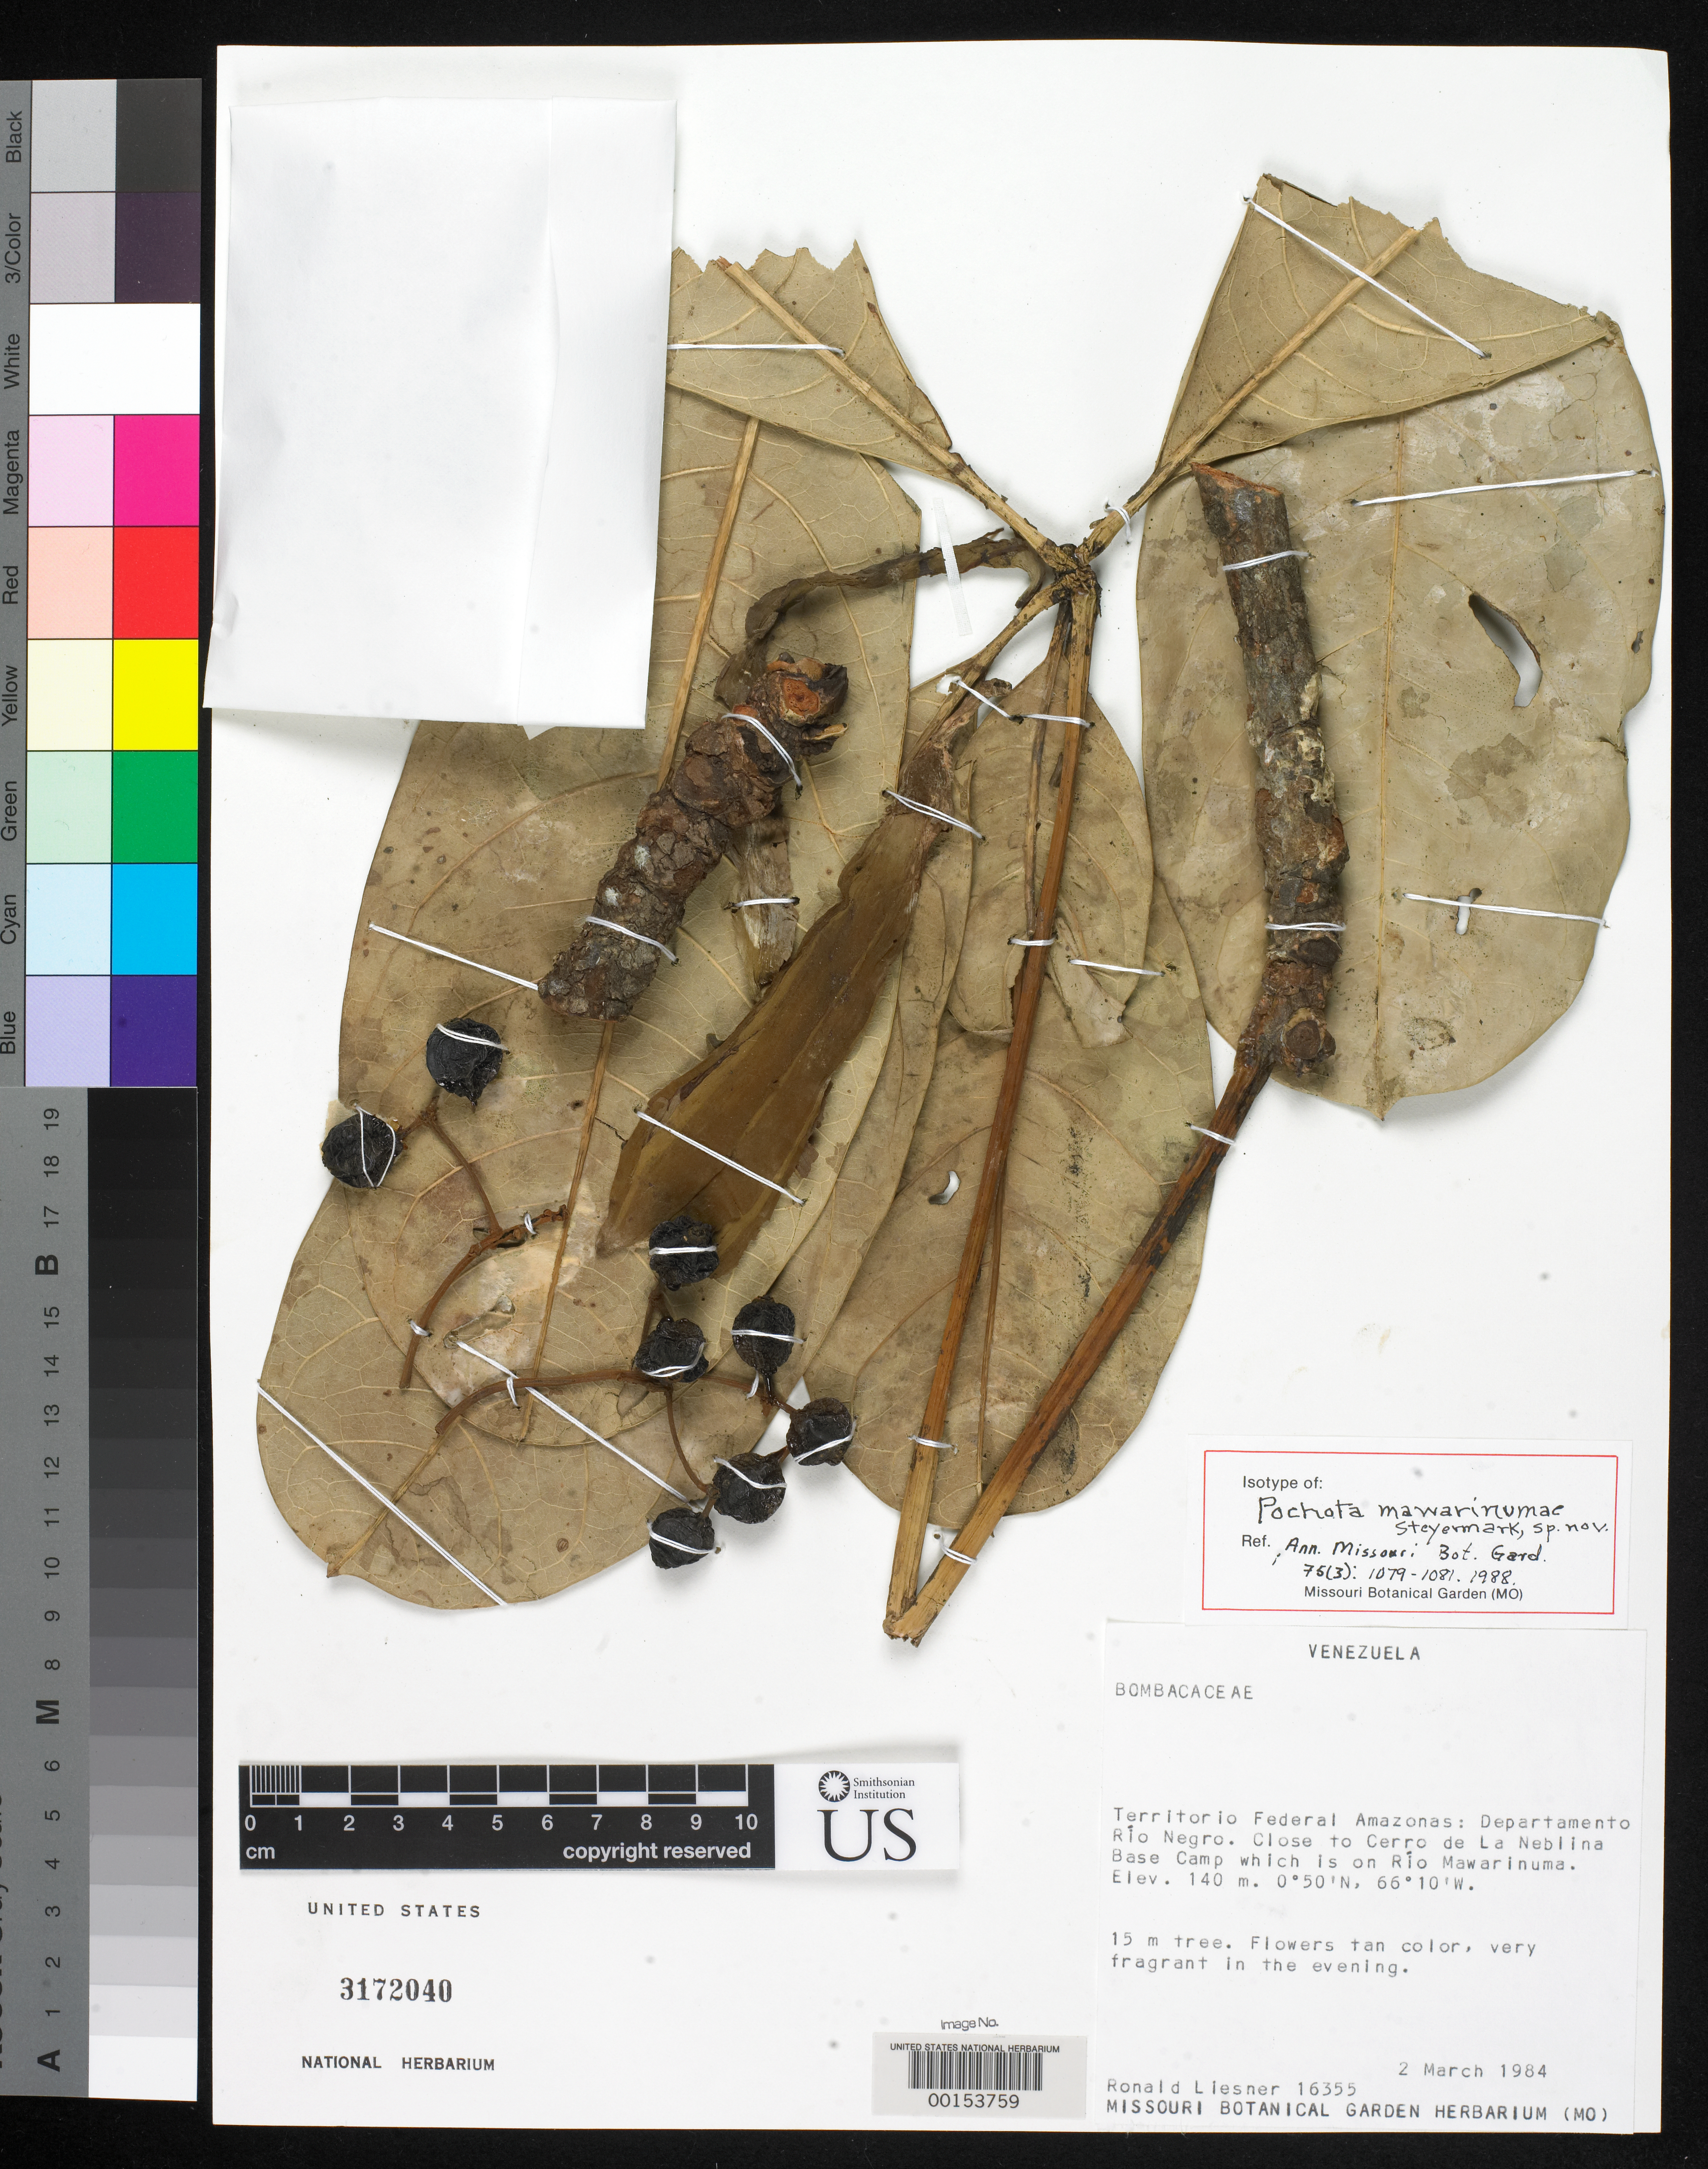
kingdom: Plantae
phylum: Tracheophyta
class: Magnoliopsida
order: Malvales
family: Malvaceae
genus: Pochota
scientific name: Pochota mawarinumae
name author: Steyerm.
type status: Isotype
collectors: R. L. Liesner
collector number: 16355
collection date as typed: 02 Mar 1984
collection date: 1984-03-02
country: Venezuela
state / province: Amazonas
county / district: Rio Negro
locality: Near Cerro de la Neblina base camp, on Rio Mawarinuma.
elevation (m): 140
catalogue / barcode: US 3172040